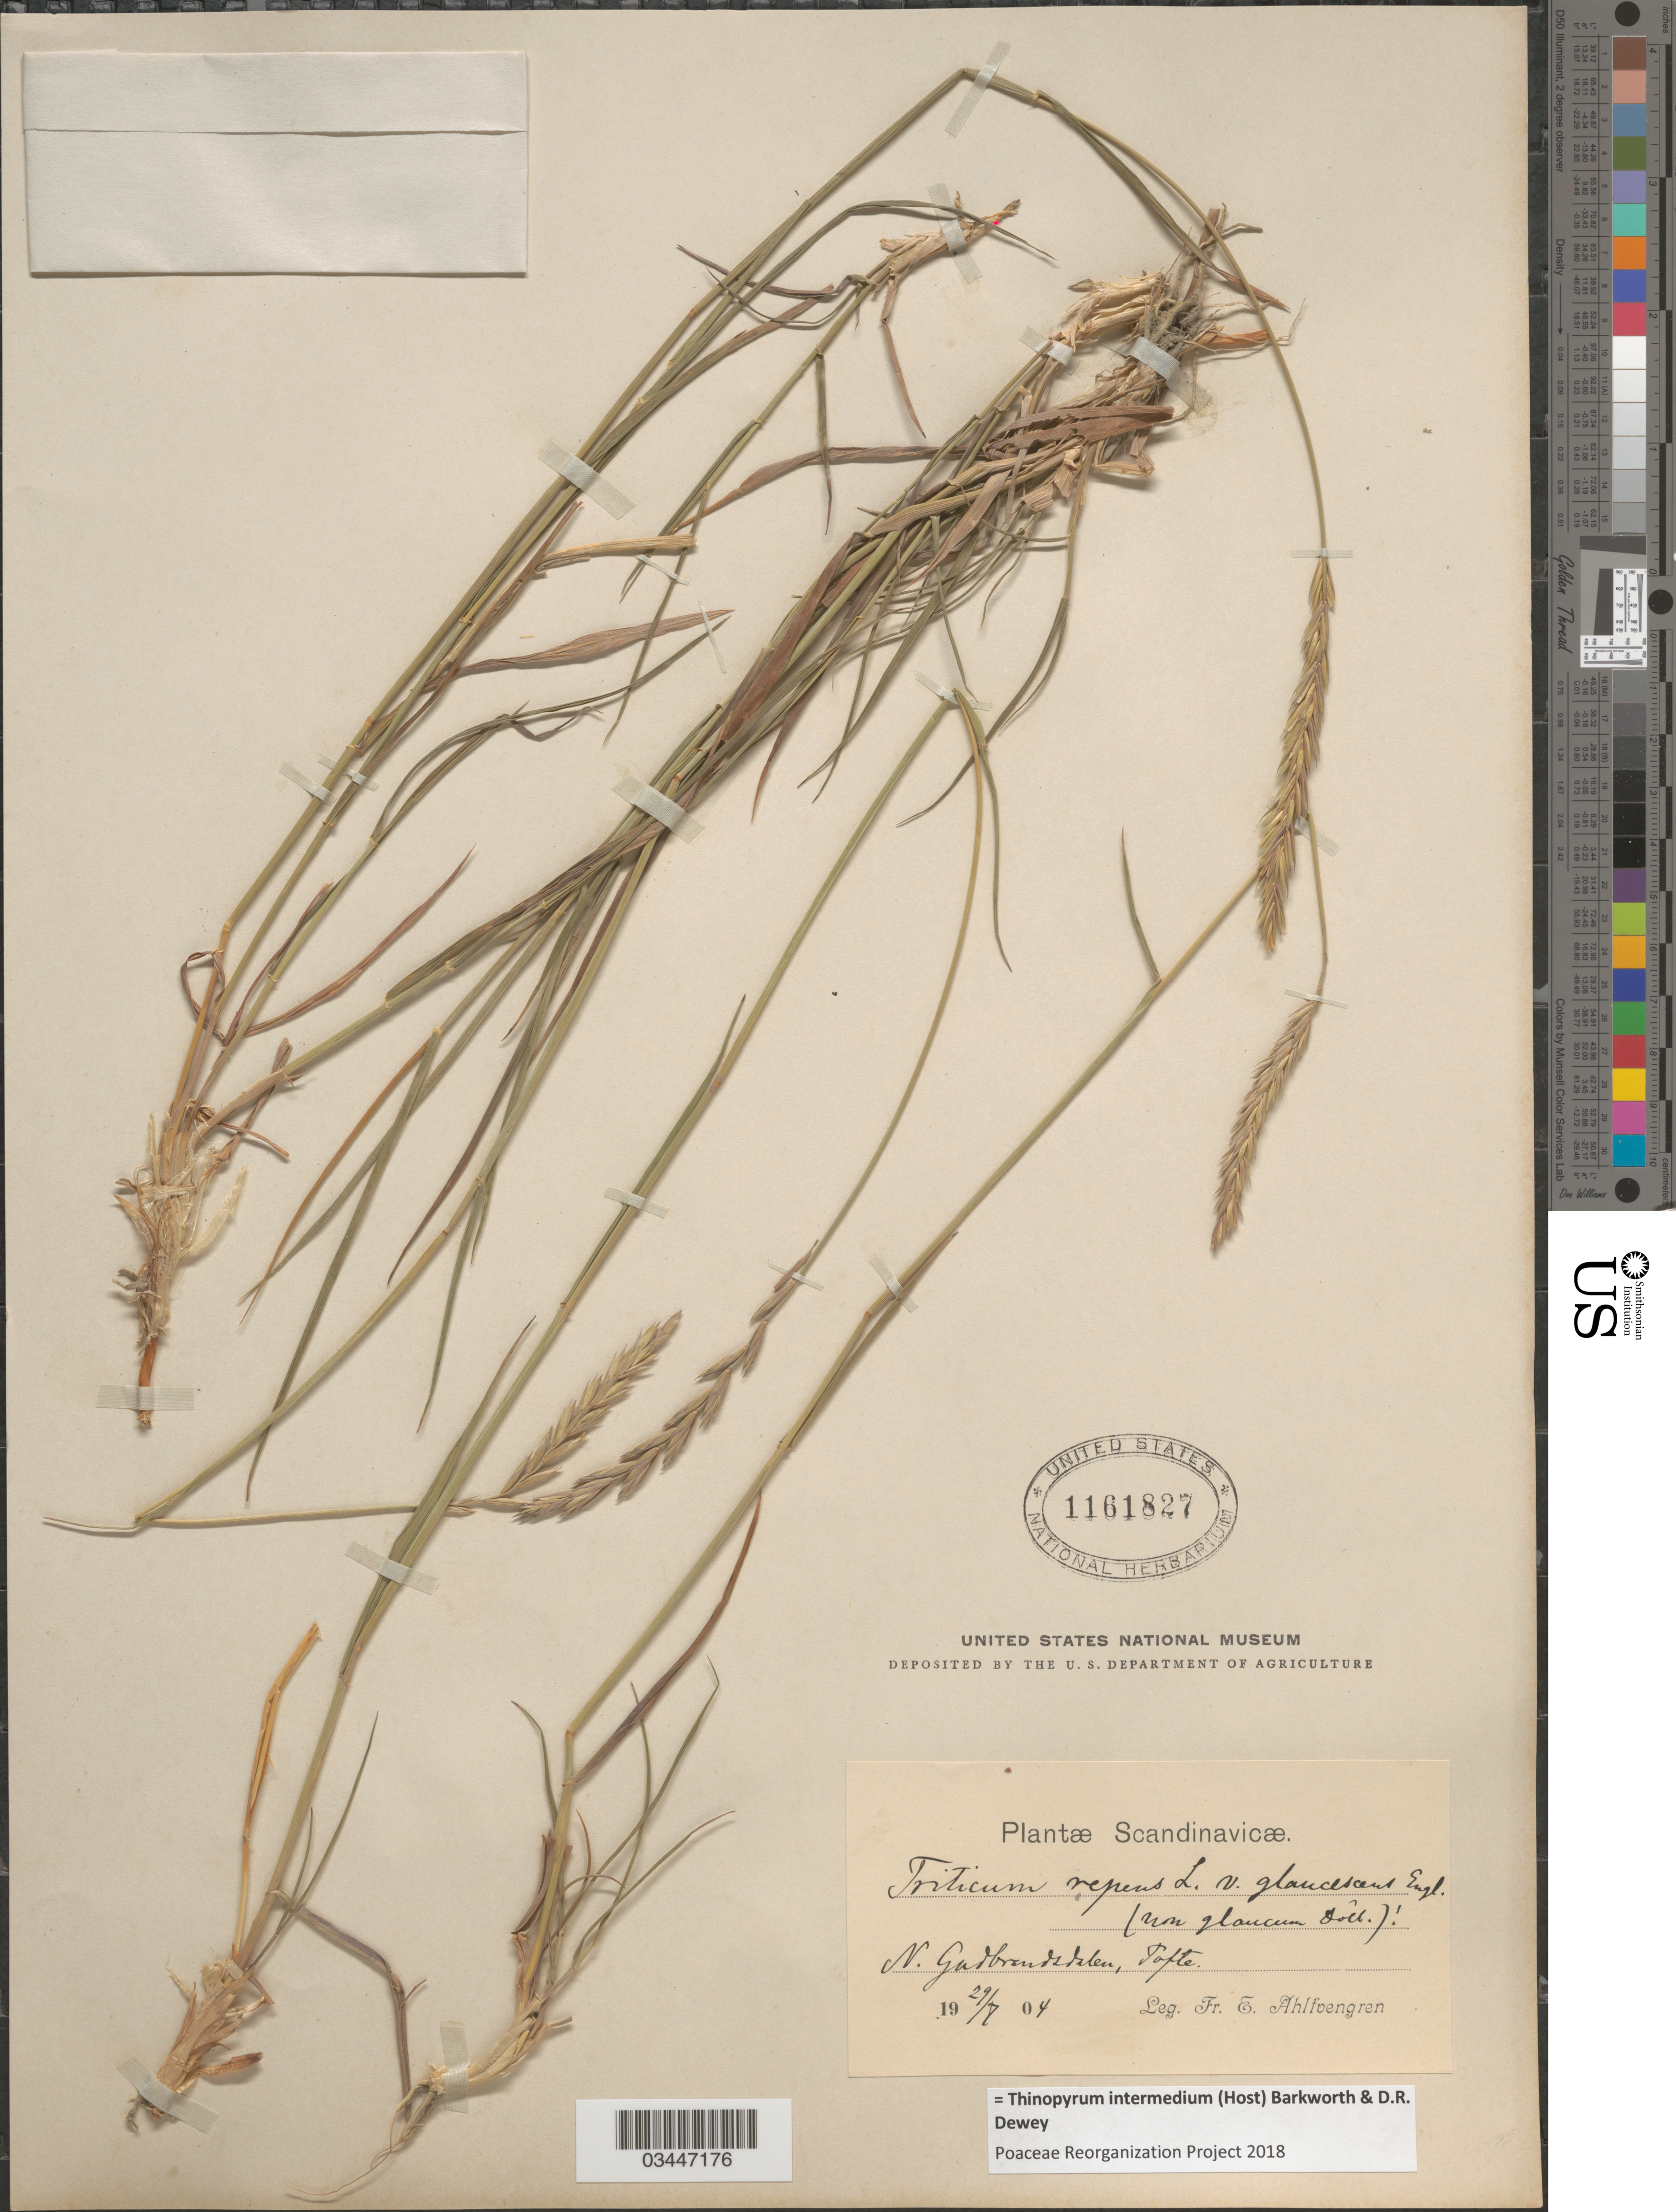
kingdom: Plantae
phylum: Tracheophyta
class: Liliopsida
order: Poales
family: Poaceae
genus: Thinopyrum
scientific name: Thinopyrum intermedium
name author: (Host) Barkworth & Dewey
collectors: E. Ahlfvengren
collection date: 1904-07-29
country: Norway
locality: Scandinavicæ. N. Gadbrandsdalen, Tofte.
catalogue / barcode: US 1161827